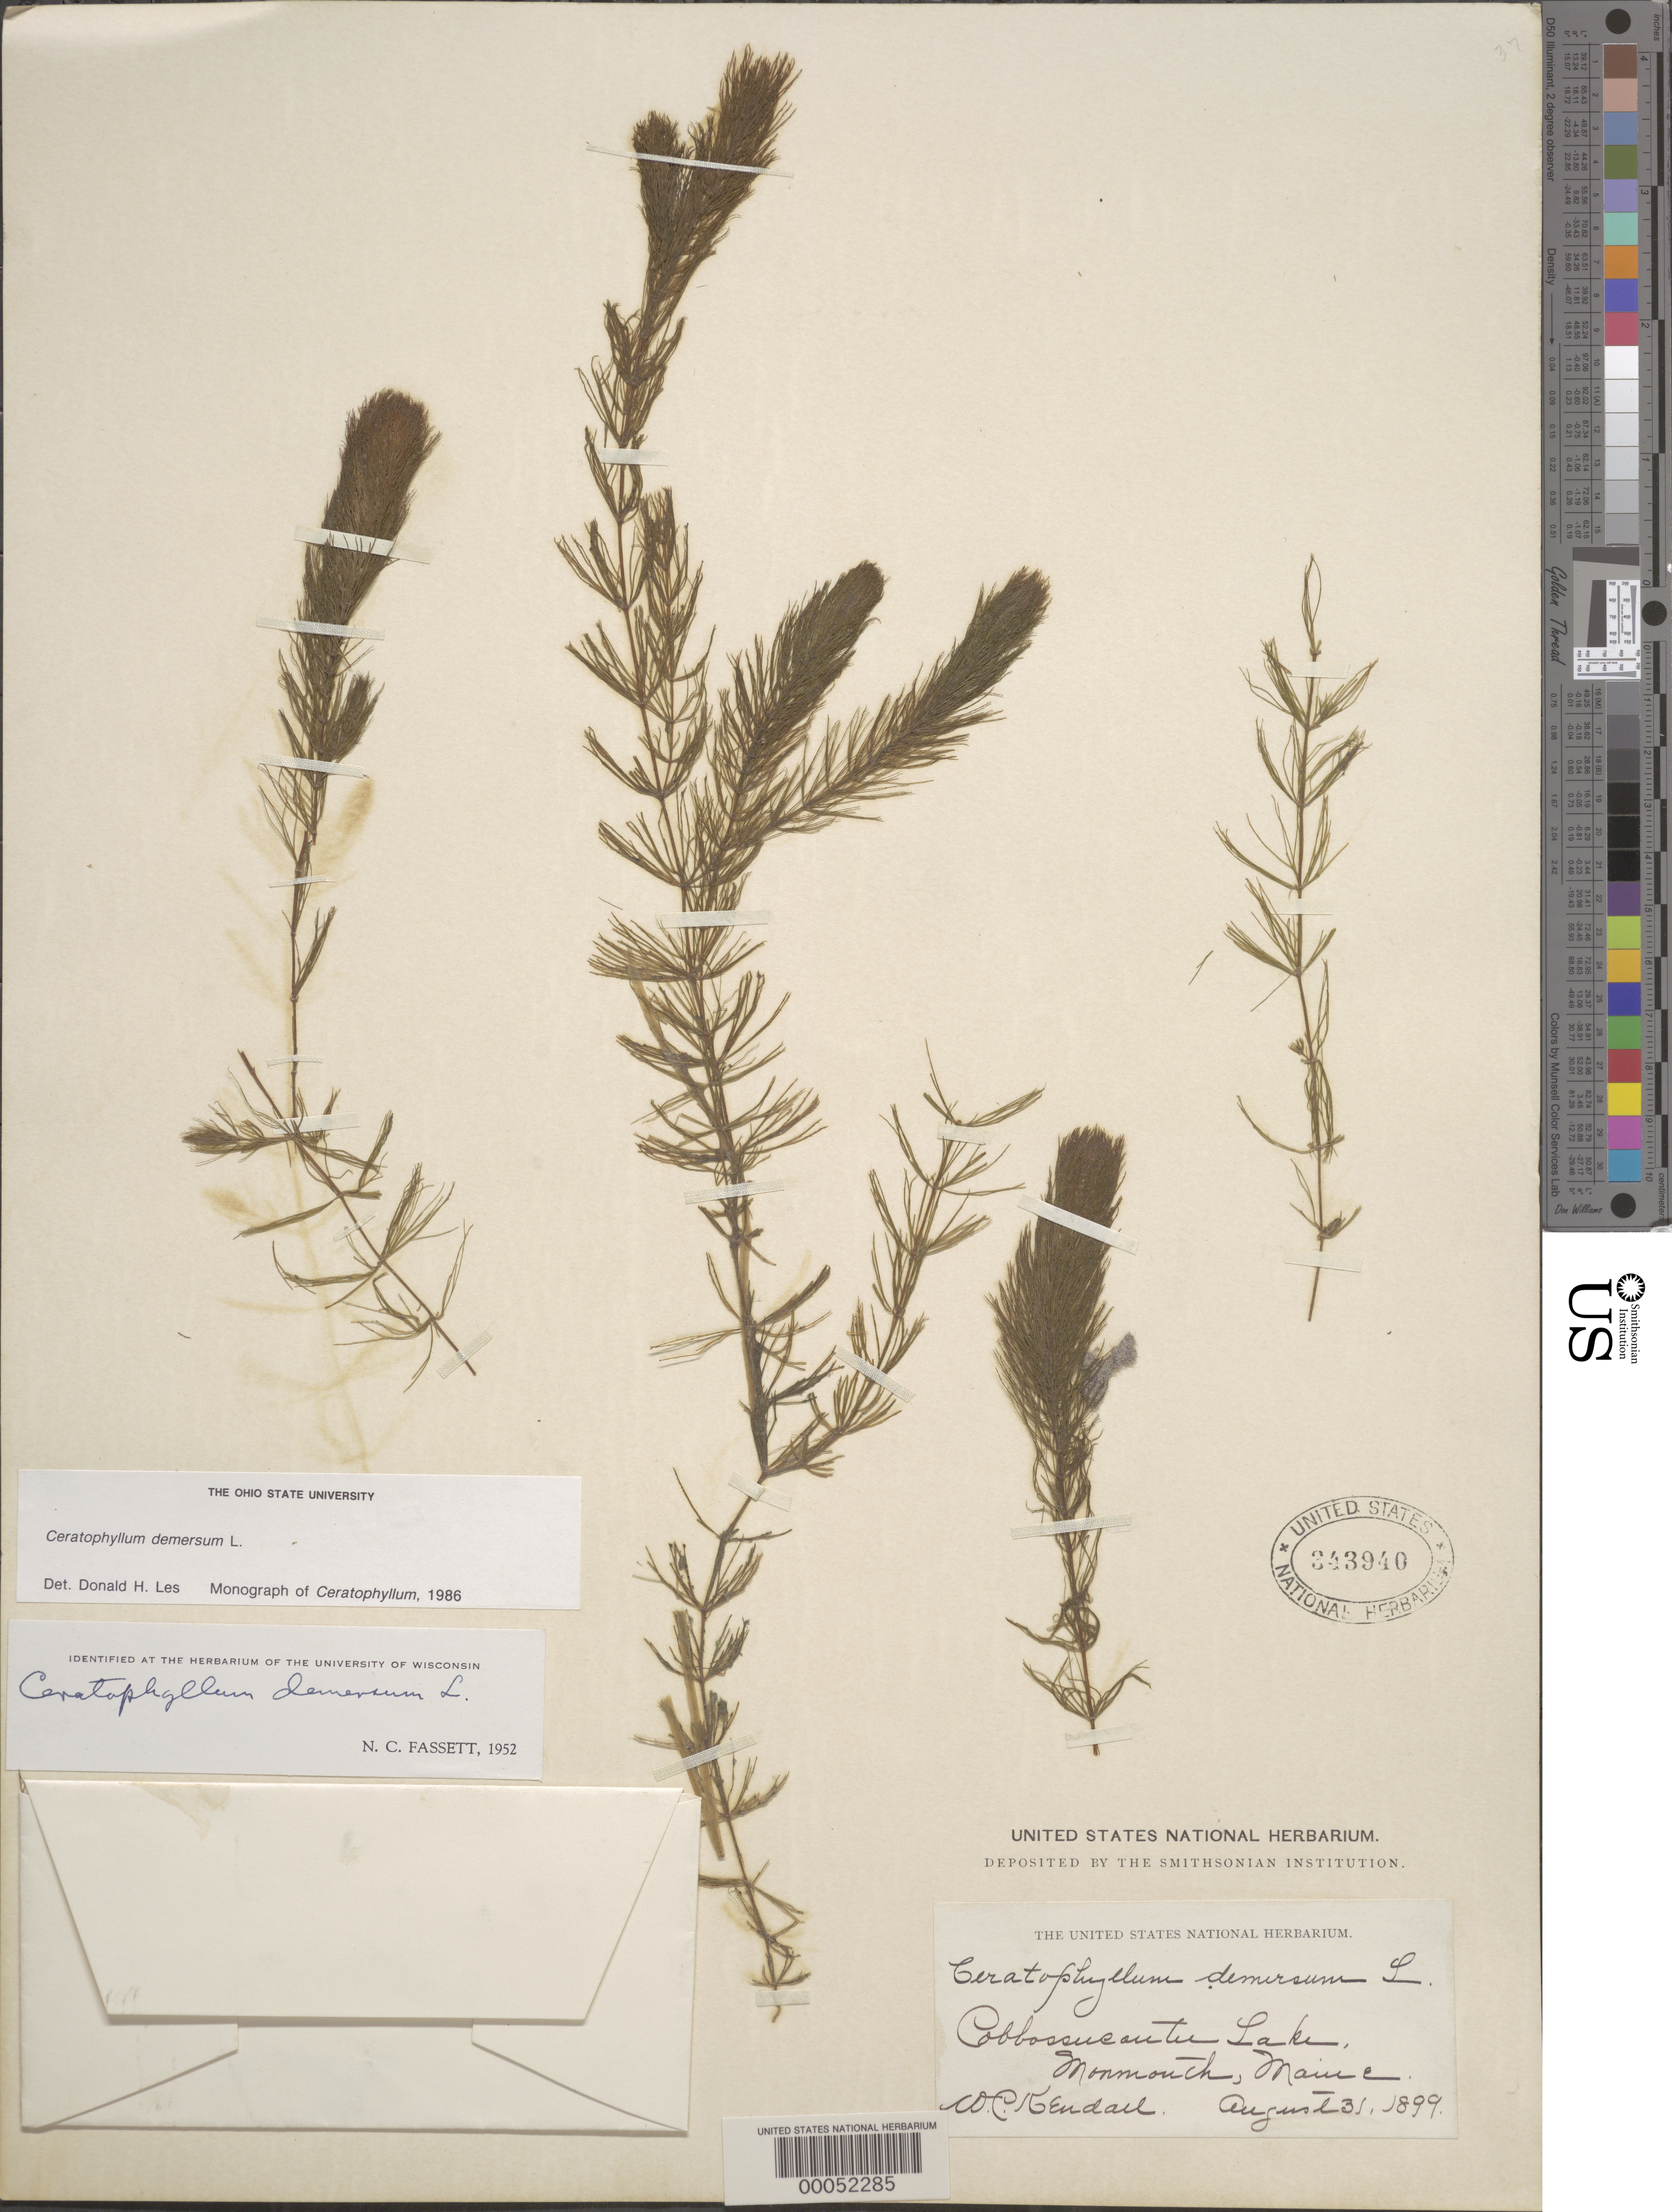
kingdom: Plantae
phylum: Tracheophyta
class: Magnoliopsida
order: Ceratophyllales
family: Ceratophyllaceae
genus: Ceratophyllum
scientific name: Ceratophyllum demersum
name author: L.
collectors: W. Rendall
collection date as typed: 31 Aug 1899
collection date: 1899-08-31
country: United States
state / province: Maine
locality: Cobbossueutu lake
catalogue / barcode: US 343940